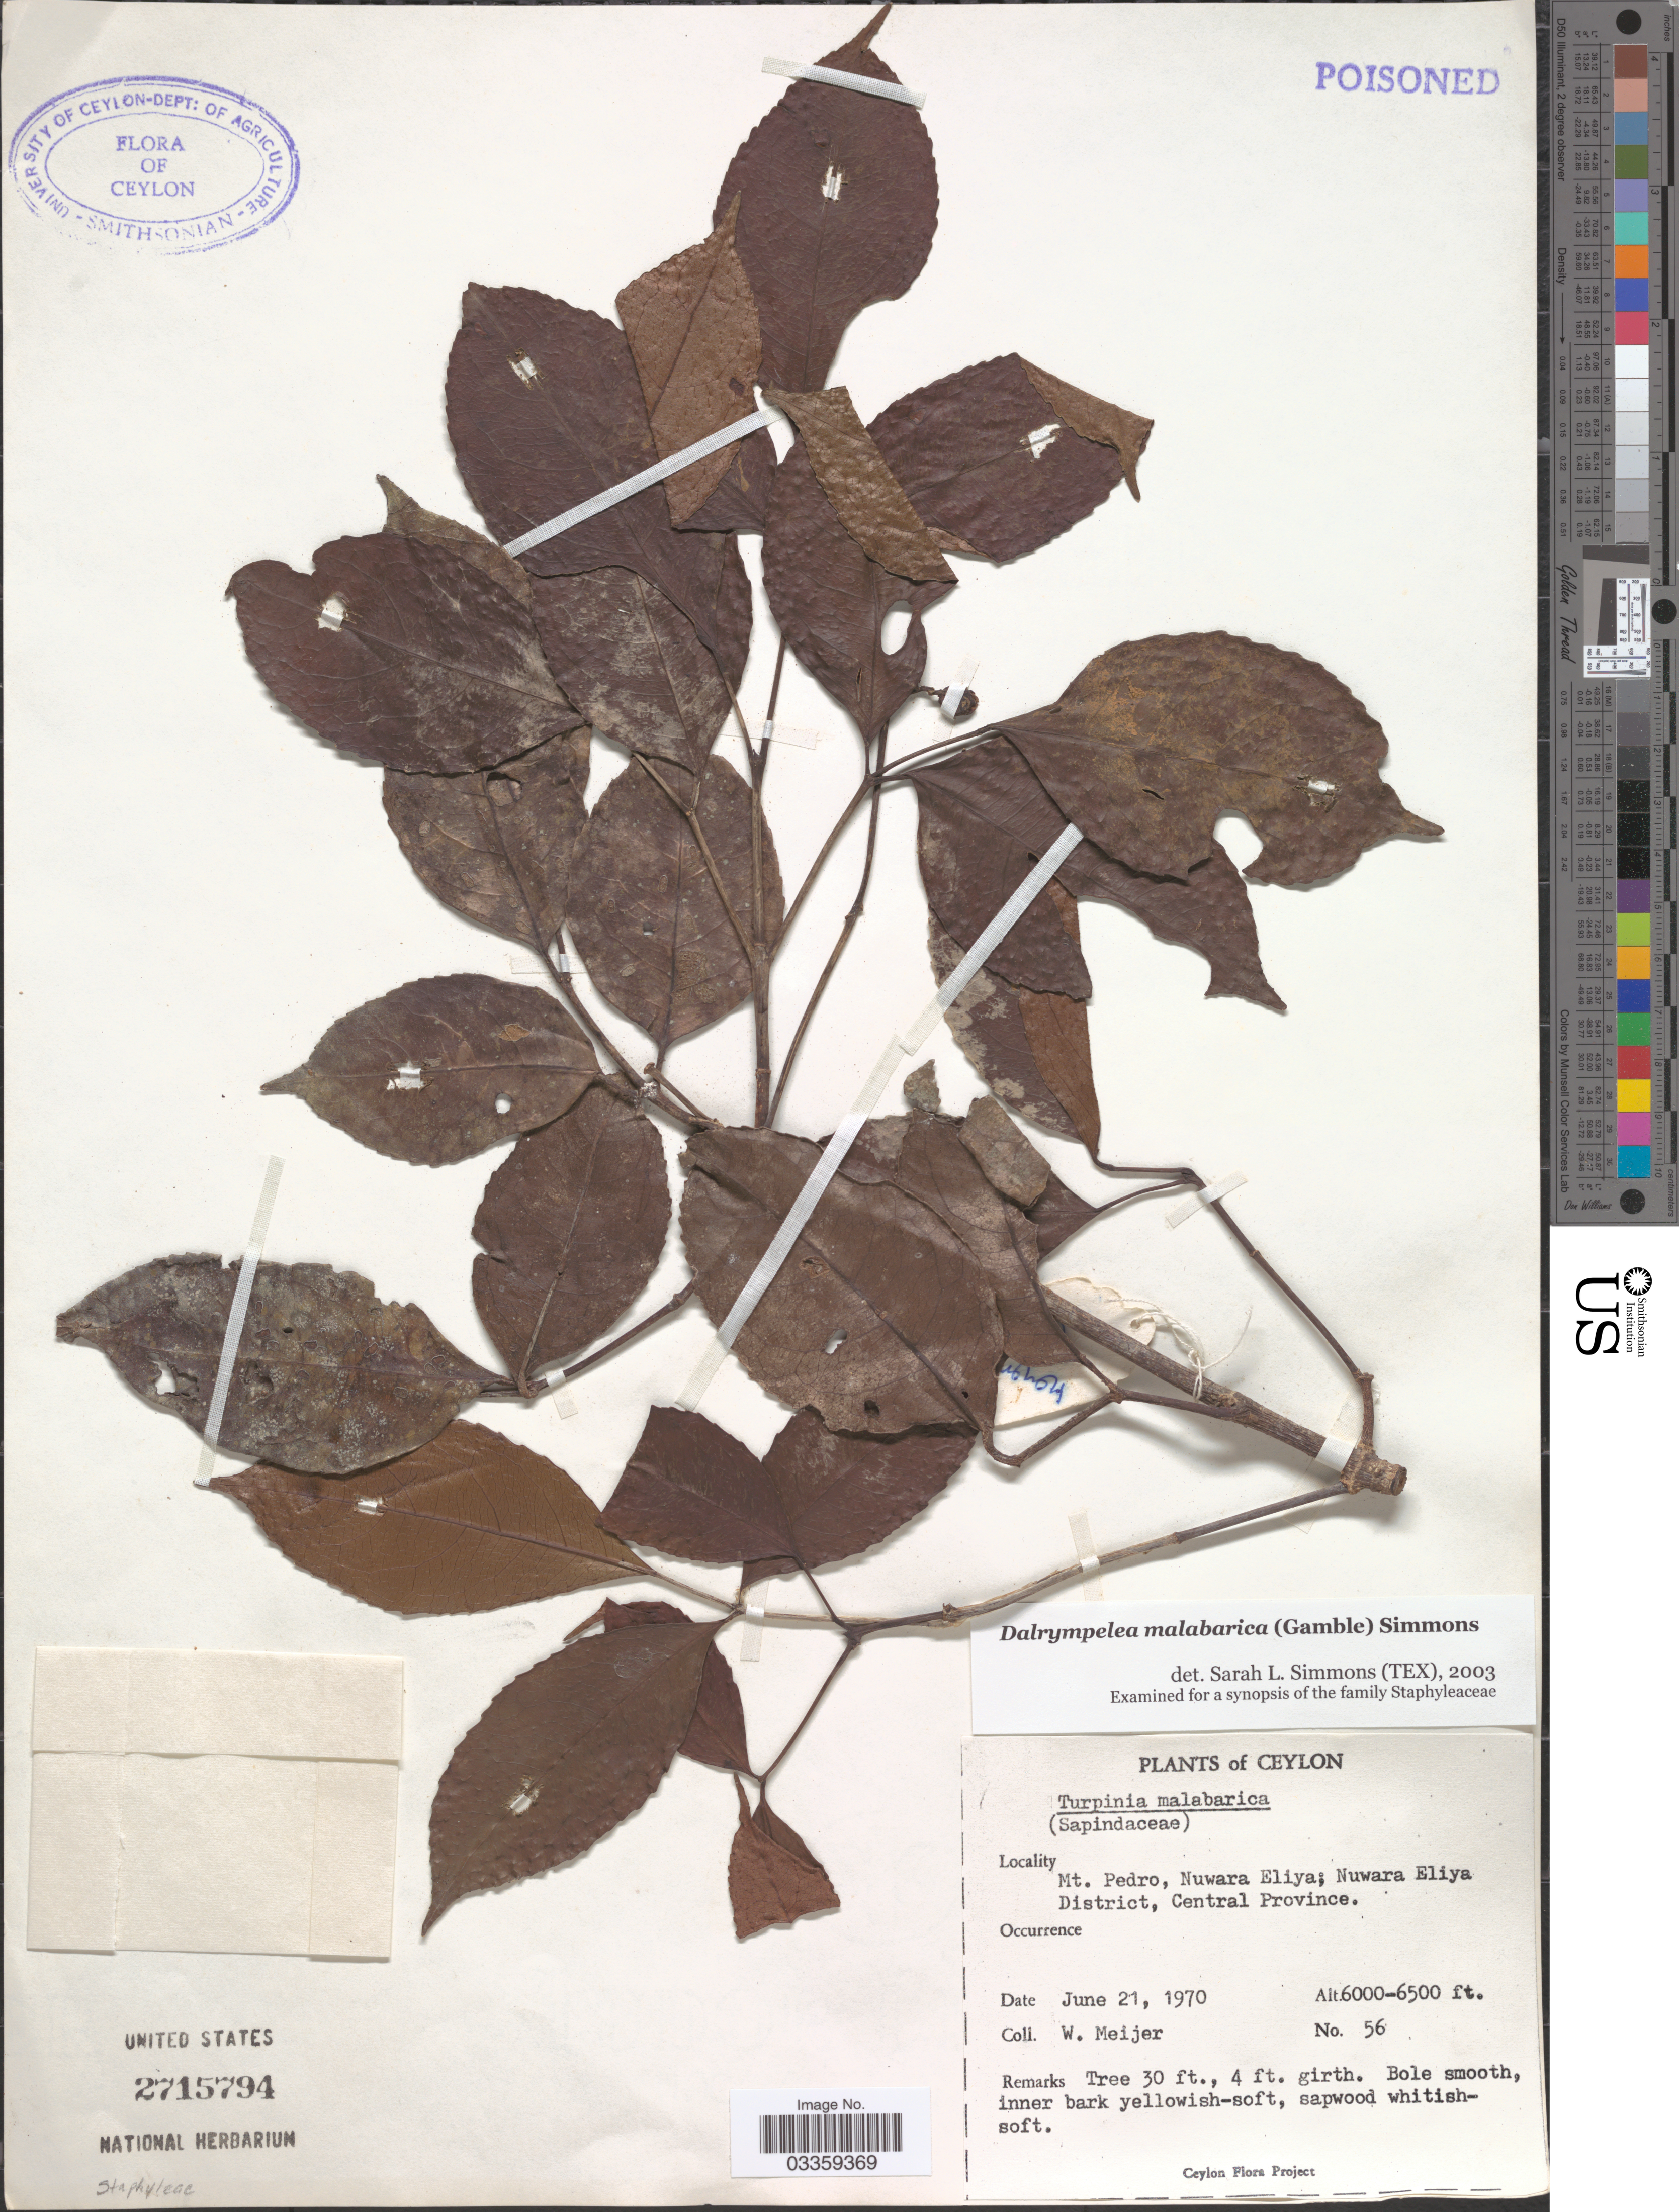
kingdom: Plantae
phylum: Tracheophyta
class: Magnoliopsida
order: Crossosomatales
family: Staphyleaceae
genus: Turpinia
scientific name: Turpinia malabarica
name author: Gamble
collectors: W. Meijer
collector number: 56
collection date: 1970-06-21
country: Sri Lanka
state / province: Central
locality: Ceylon, Mt. Pedro, Nuwara Eliya; Nuwara Eliya District.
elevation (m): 1829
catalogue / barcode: US 2715794